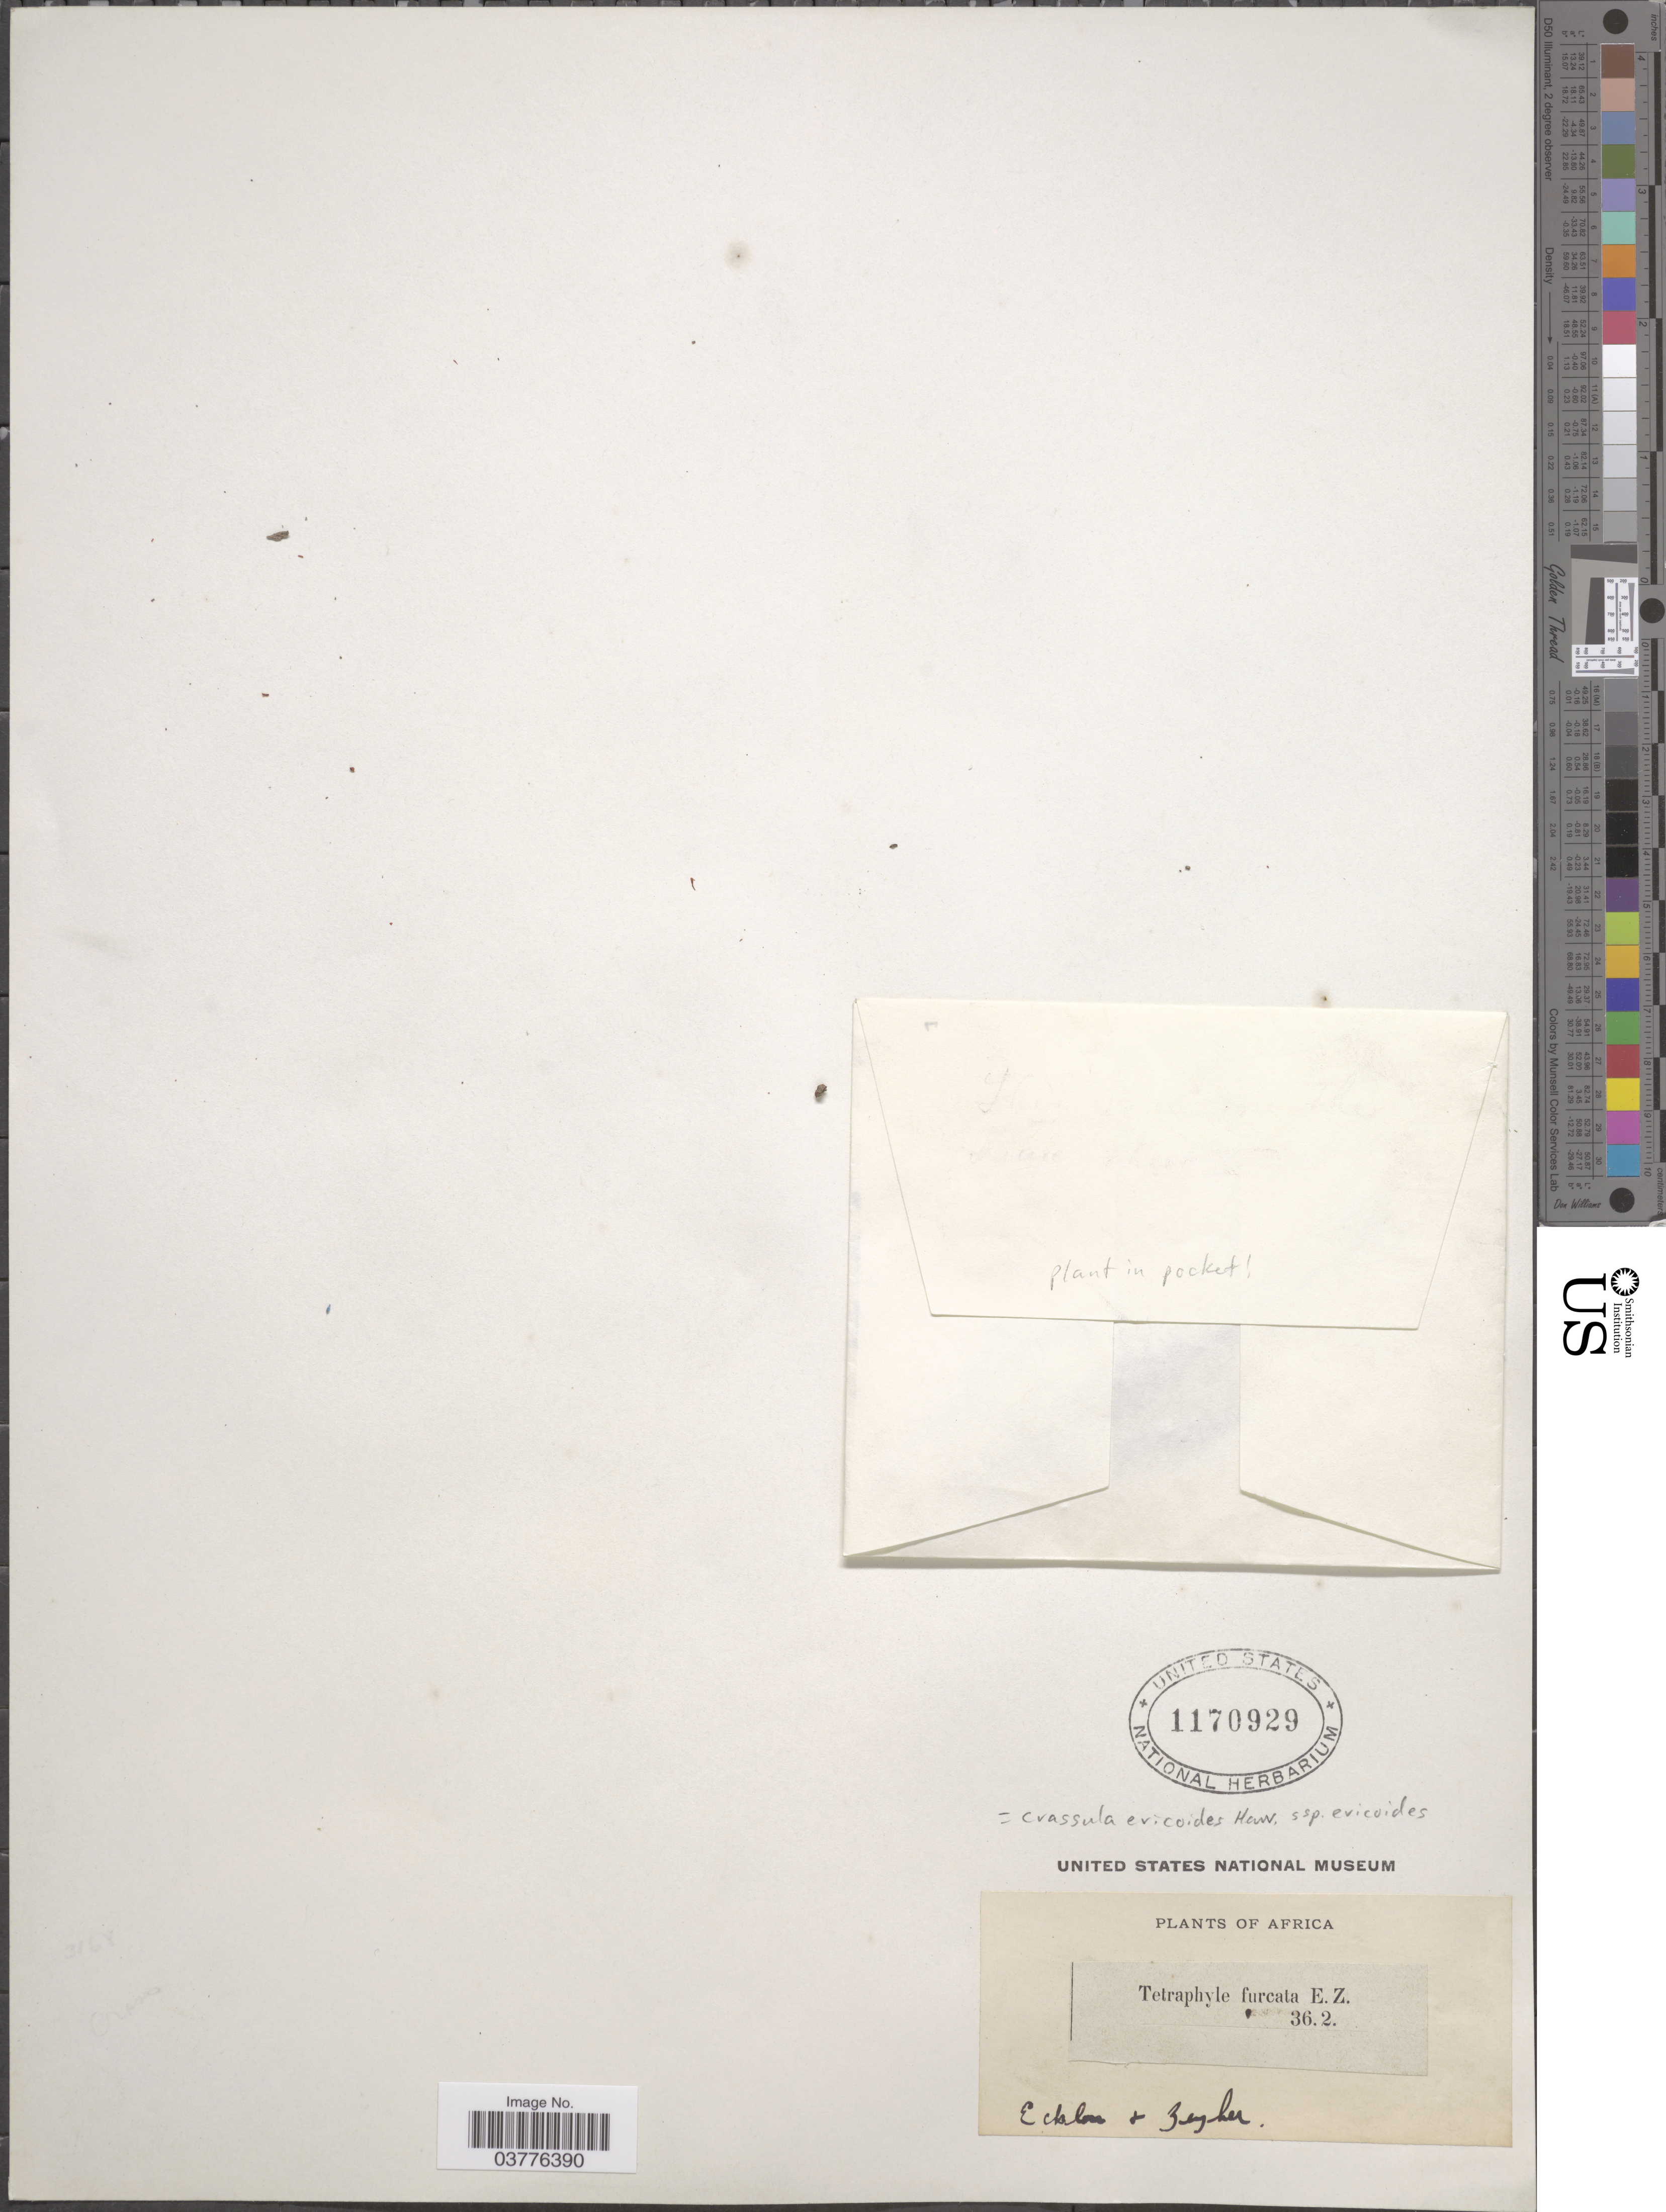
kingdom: Plantae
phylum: Tracheophyta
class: Magnoliopsida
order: Saxifragales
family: Crassulaceae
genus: Crassula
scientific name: Crassula ericoides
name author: Haw.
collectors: -. Ecklon & -. Zeyher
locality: Africa.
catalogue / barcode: US 1170929